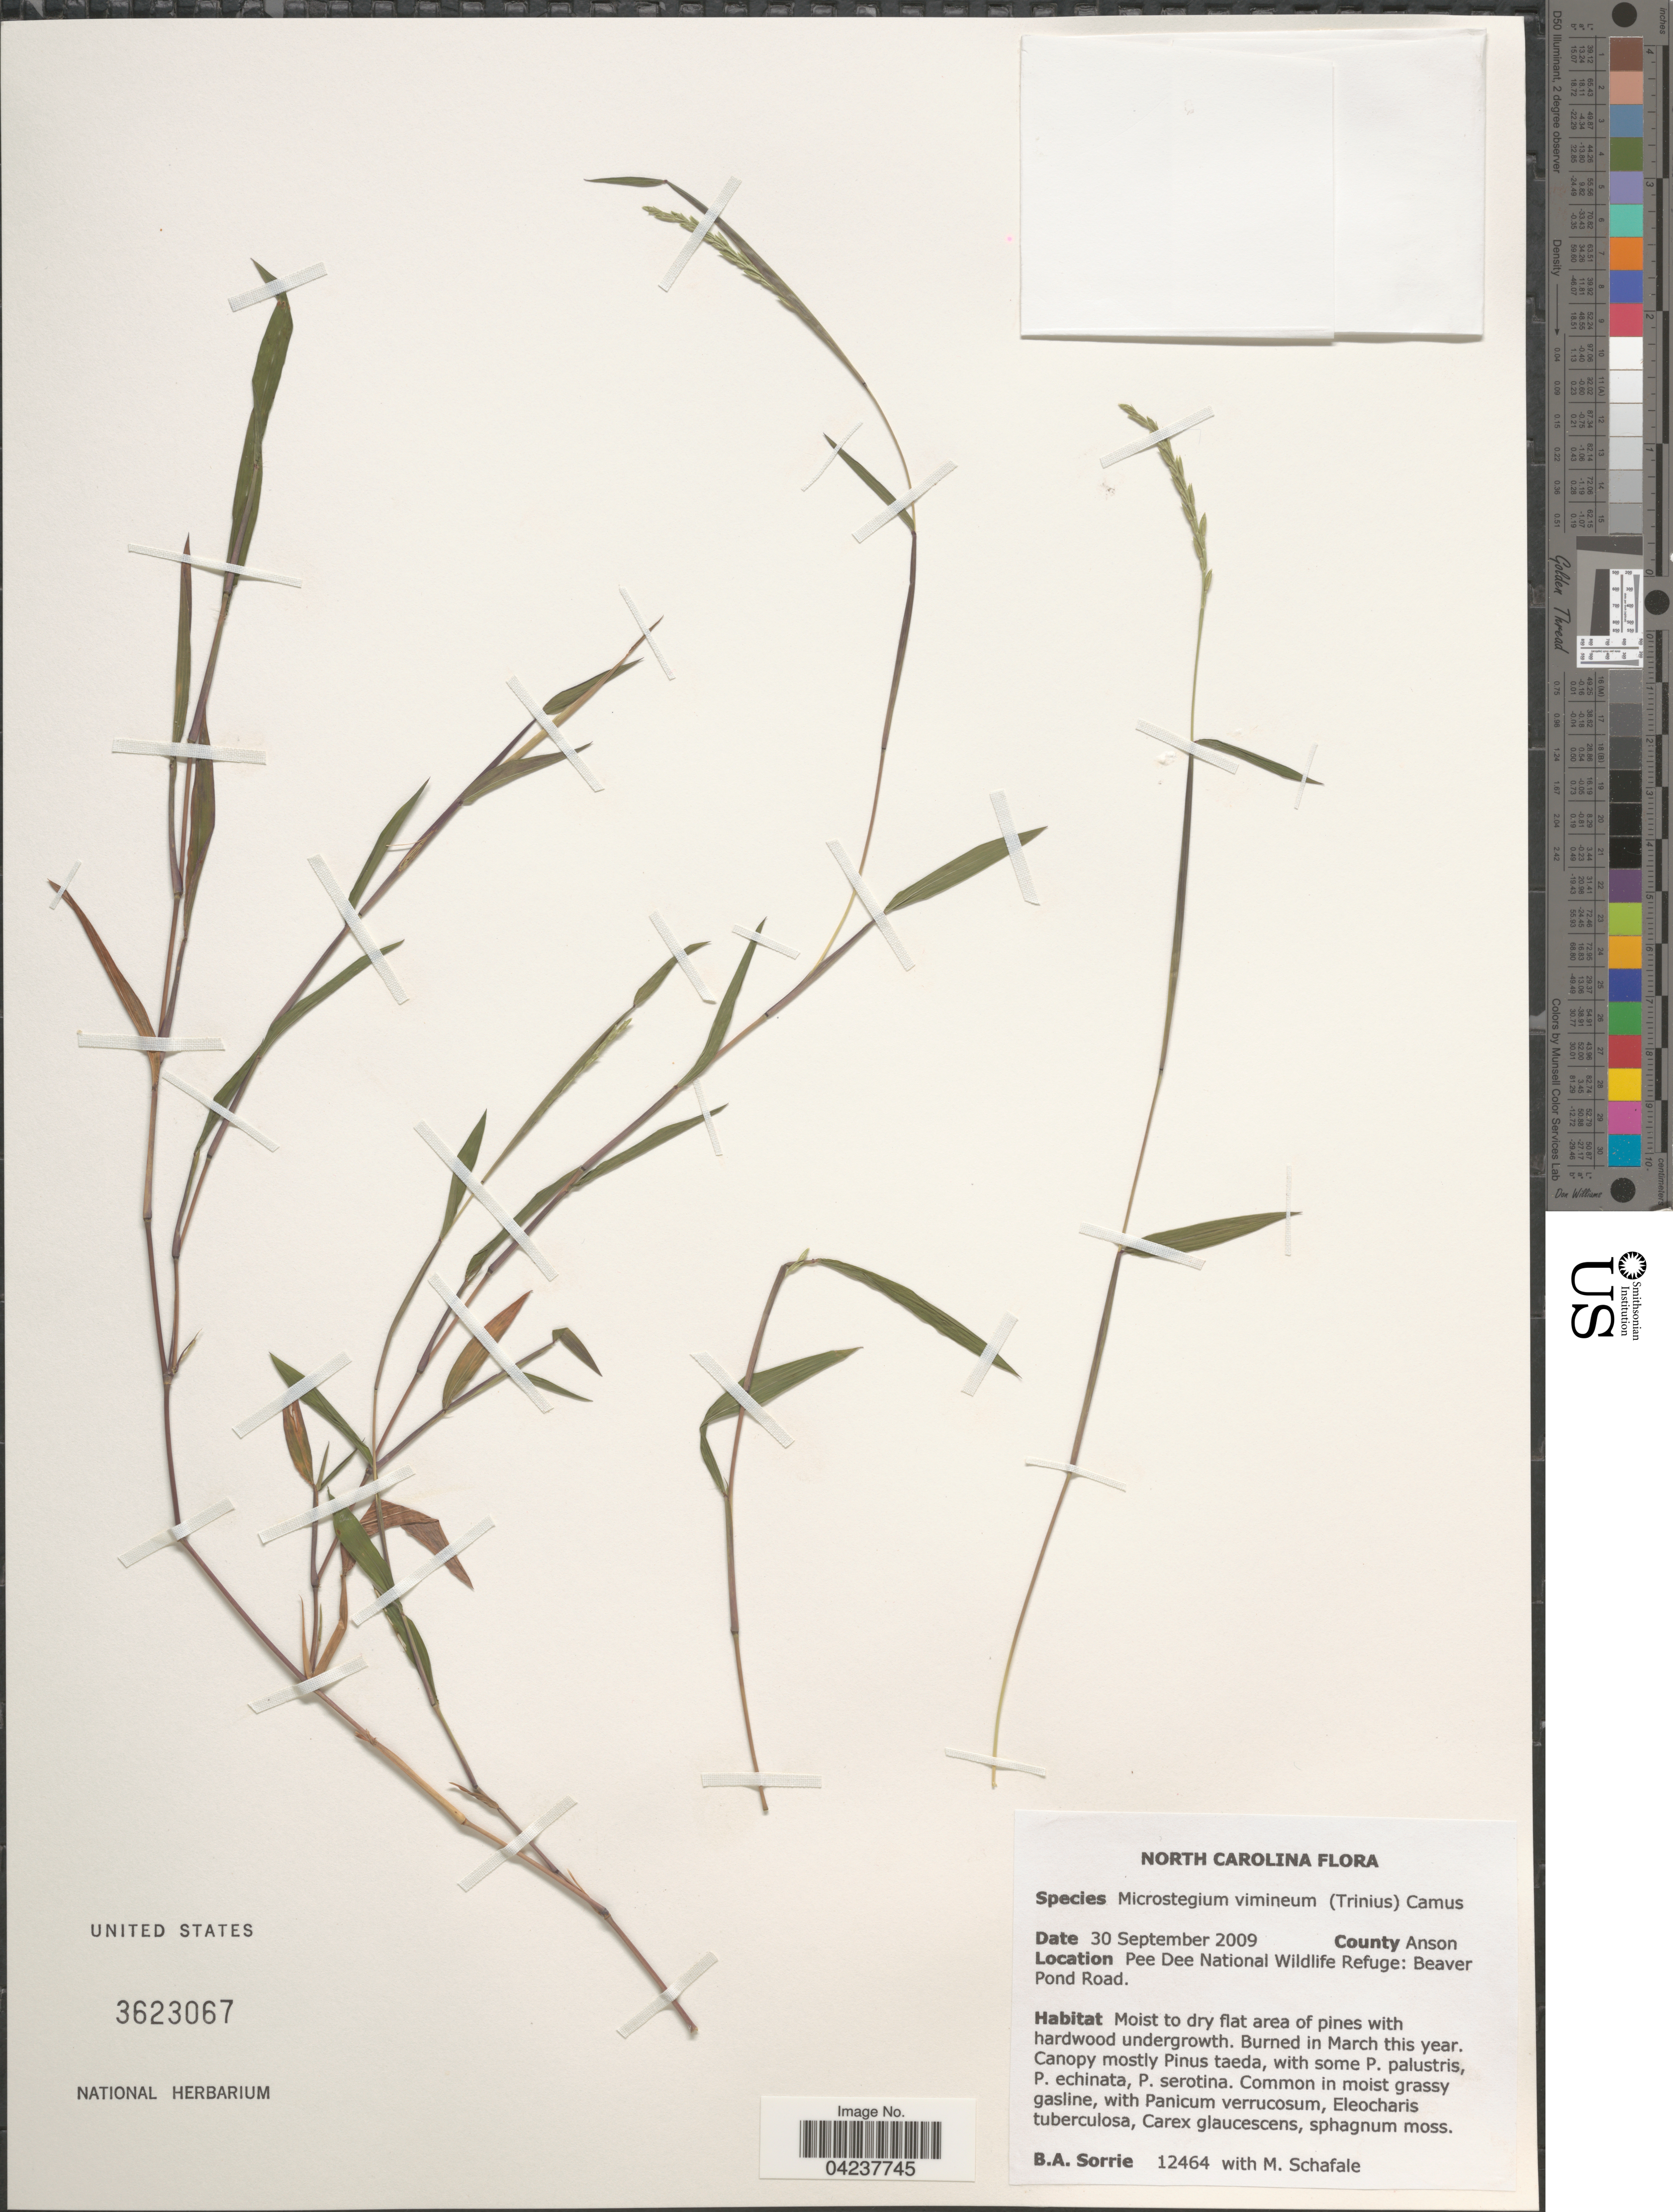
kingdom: Plantae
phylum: Tracheophyta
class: Liliopsida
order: Poales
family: Poaceae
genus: Microstegium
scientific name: Microstegium vimineum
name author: (Trin.) A. Camus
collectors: B. Sorrie & M. Schafale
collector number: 12464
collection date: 2009-09-30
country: United States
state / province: North Carolina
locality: County Anson. Pee Dee National Wildlife Refuge: Beaver Pond Road.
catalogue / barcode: US 3623067